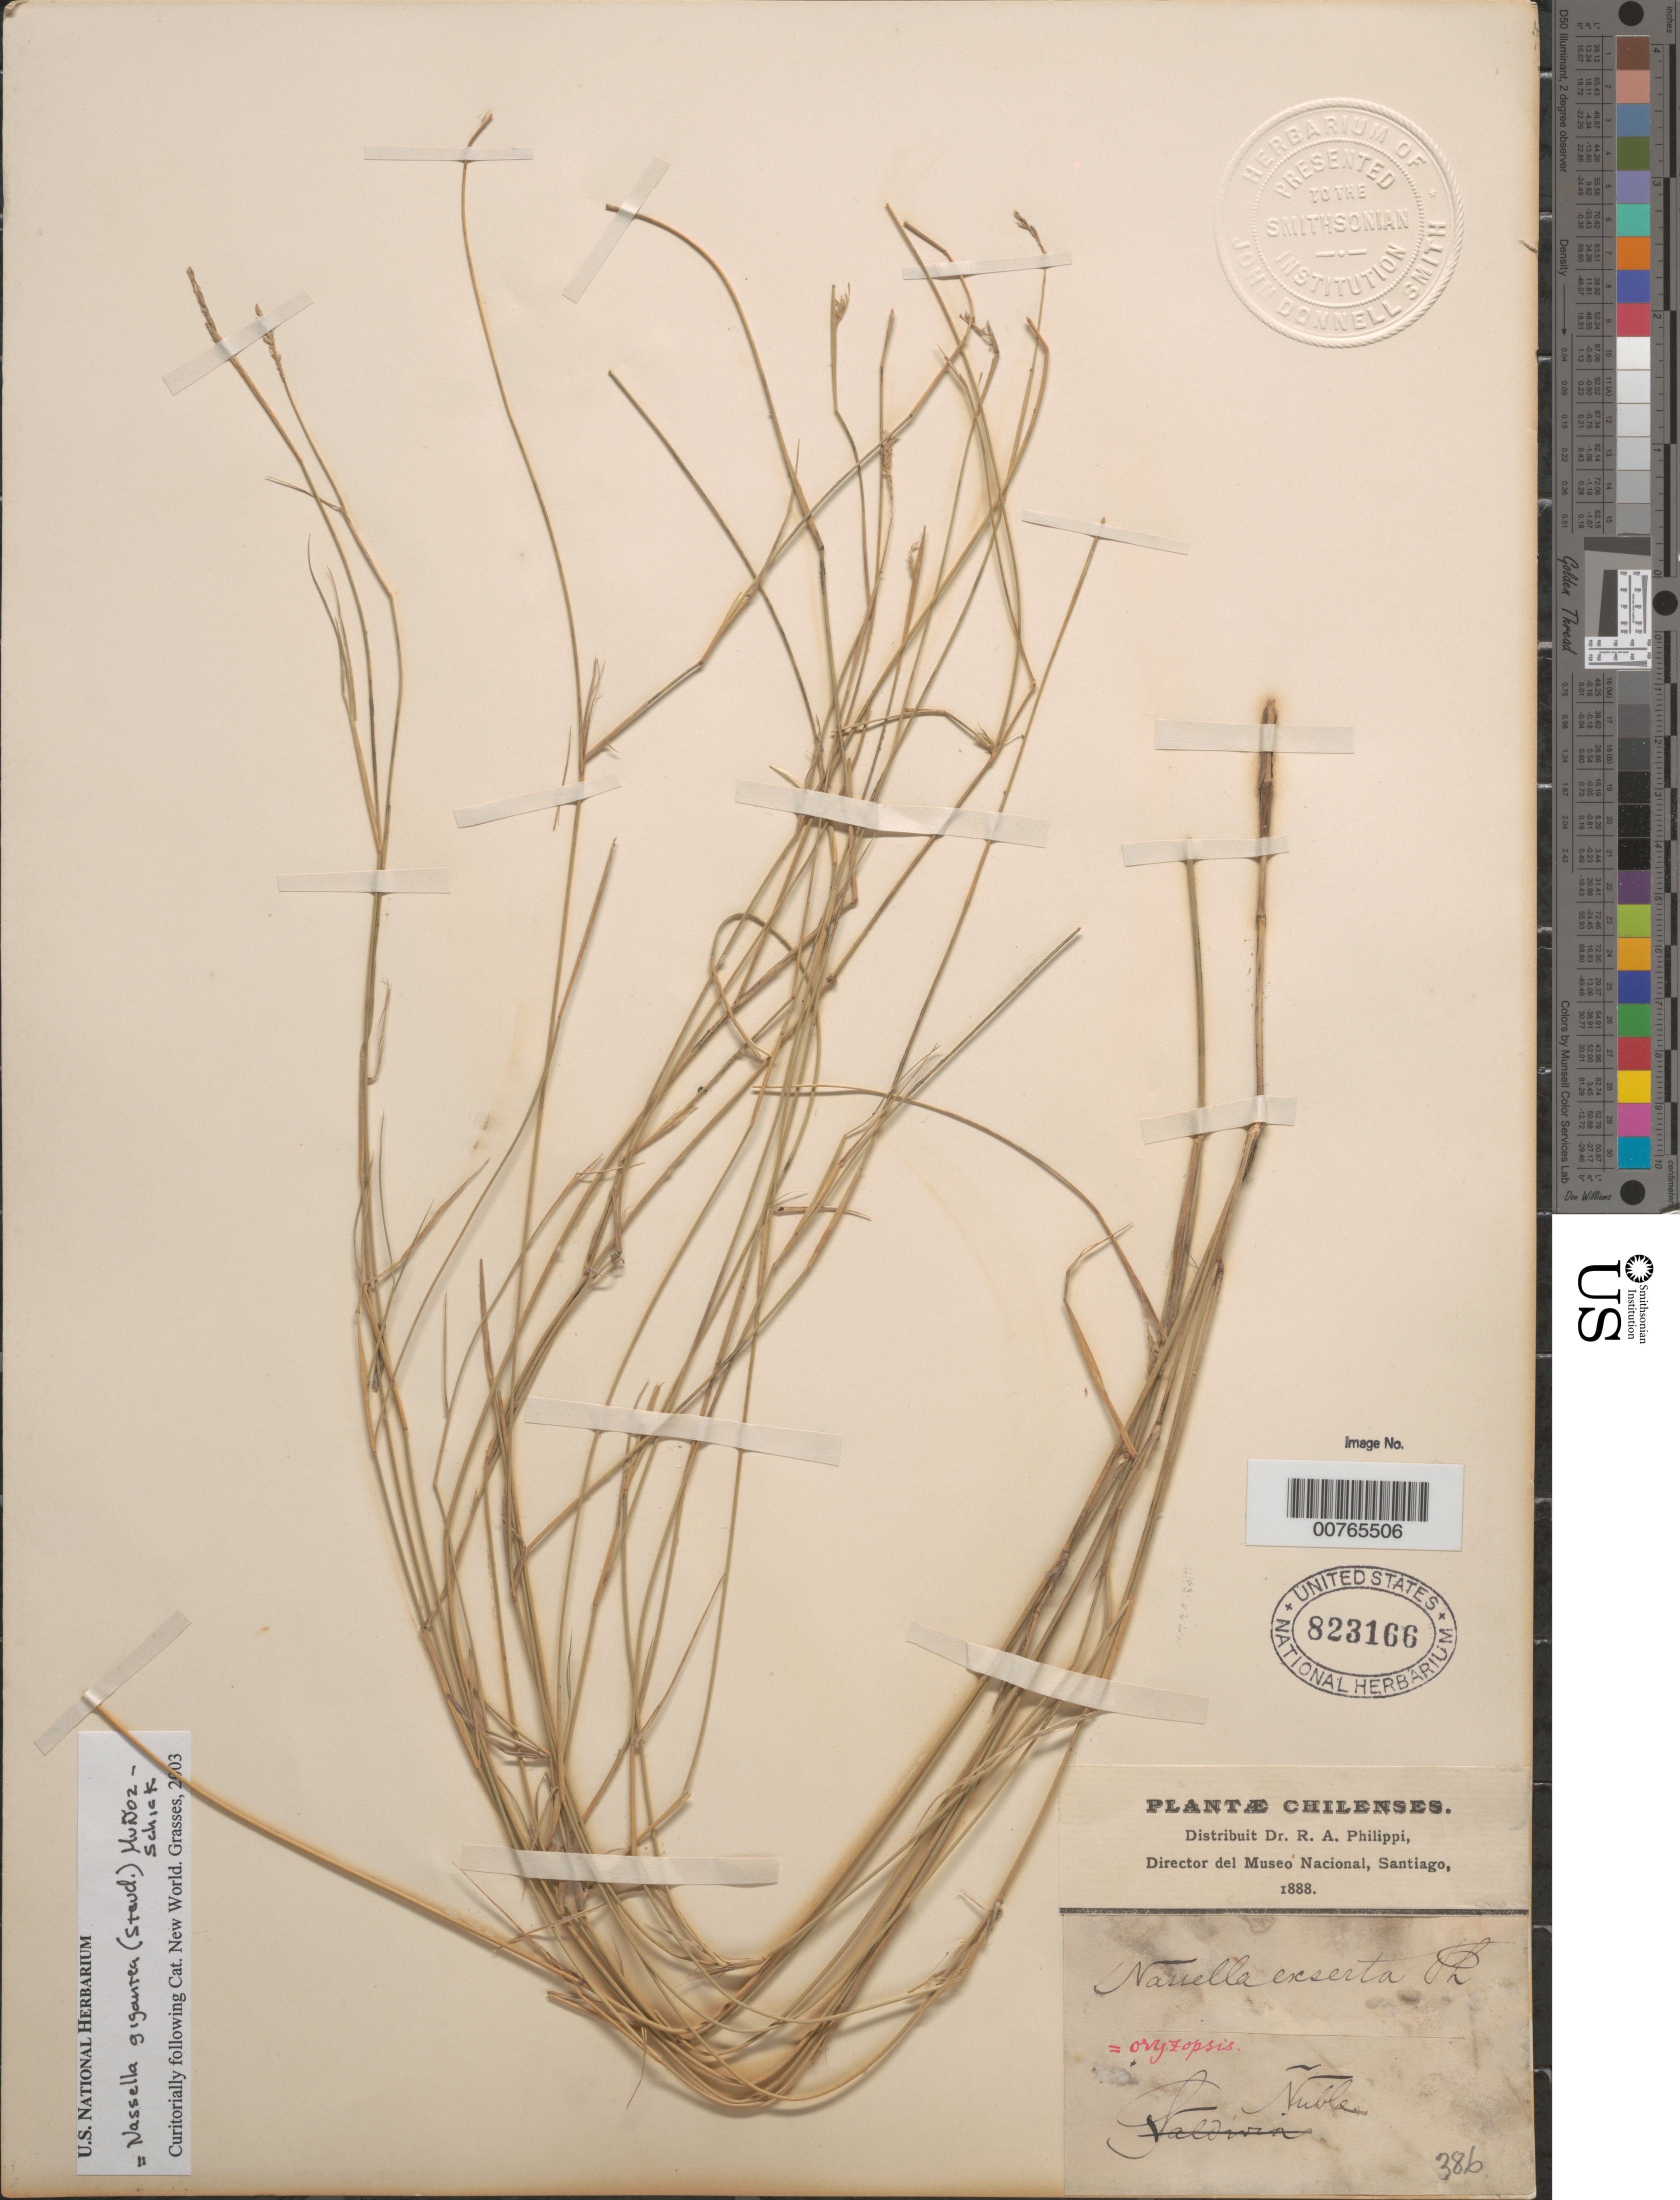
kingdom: Plantae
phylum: Tracheophyta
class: Liliopsida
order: Poales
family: Poaceae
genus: Nassella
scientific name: Nassella gigantea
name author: (Steud.) Muñoz-Schick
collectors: R. A. Philippi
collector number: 386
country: Chile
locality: Chilenses. Ñubles.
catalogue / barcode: US 823166